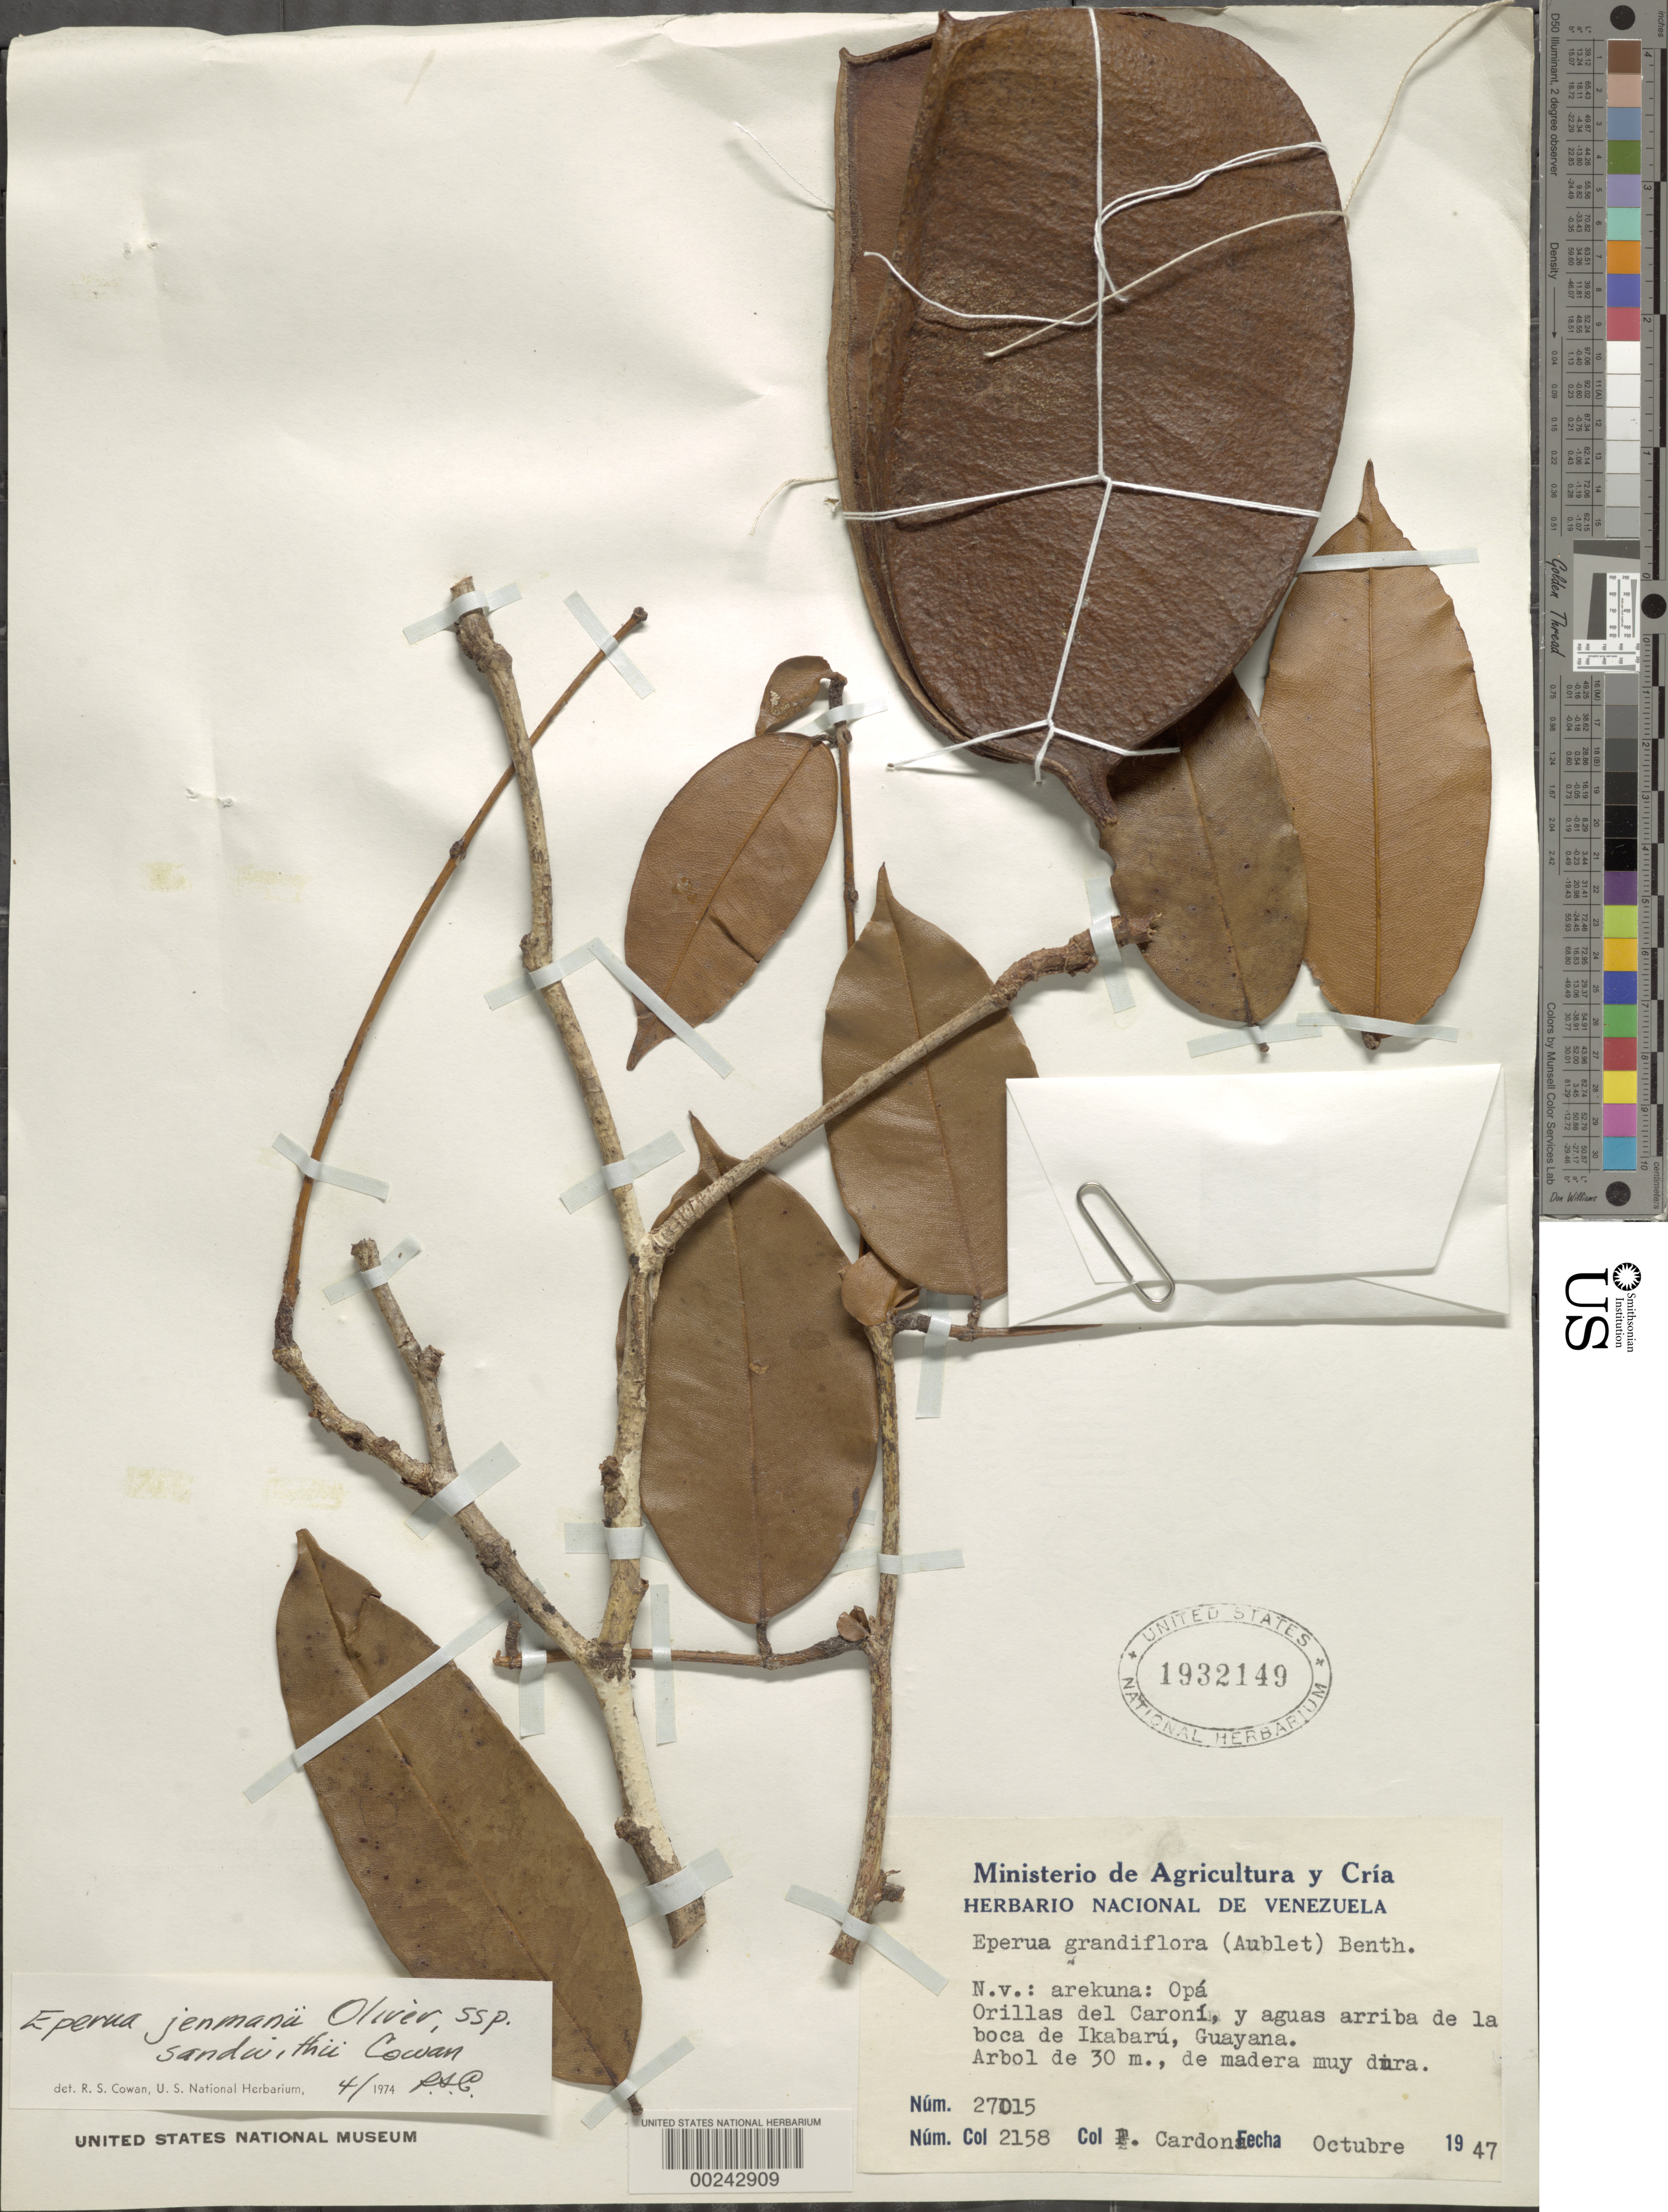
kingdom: Plantae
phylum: Tracheophyta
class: Magnoliopsida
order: Fabales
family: Fabaceae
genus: Eperua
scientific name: Eperua jenmanii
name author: Oliv.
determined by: Fortes, E. A.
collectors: F. Cardona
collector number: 27015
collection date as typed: Oct 1947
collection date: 1947-10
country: Venezuela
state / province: Bolivar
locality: Orillas de caroni and upstream from the woods of ikabaru, guayana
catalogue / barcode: US 1932149